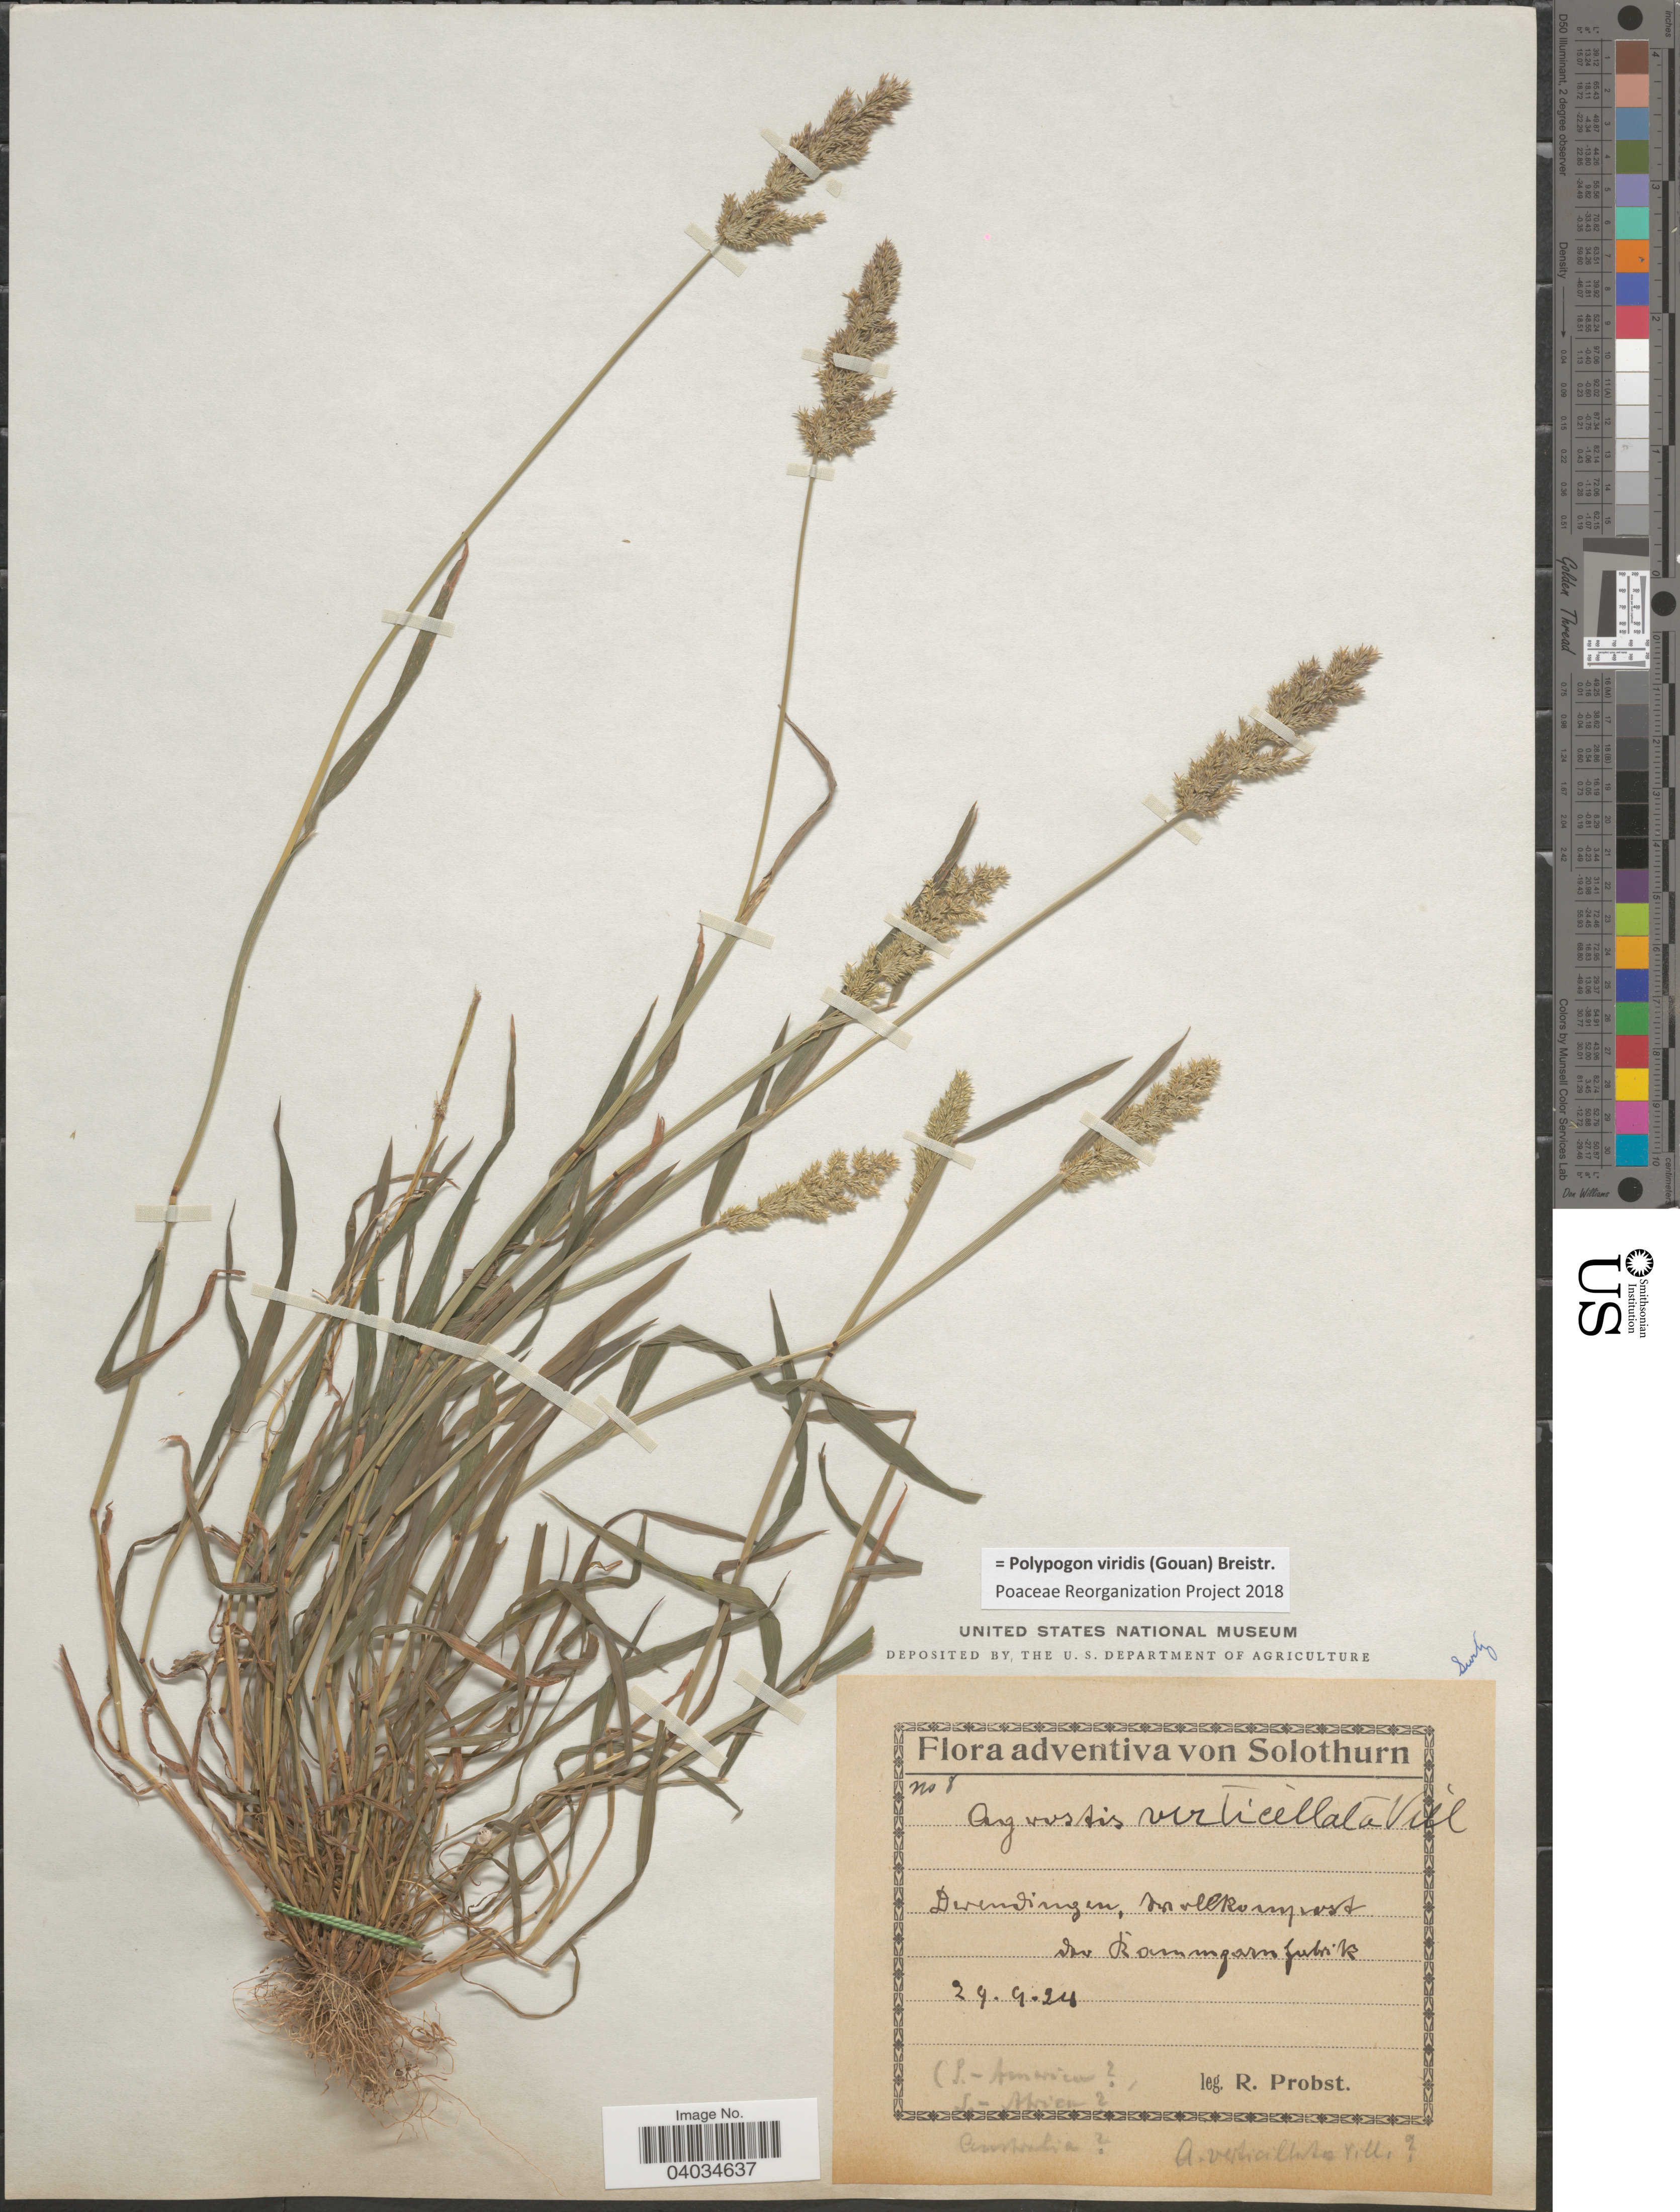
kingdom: Plantae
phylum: Tracheophyta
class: Liliopsida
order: Poales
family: Poaceae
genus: Polypogon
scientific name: Polypogon viridis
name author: (Gouan) Breistroffer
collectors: R. Probst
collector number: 8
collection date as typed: Transcribed d/m/y: 29/9/24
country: Switzerland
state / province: Solothurn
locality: Derendingen